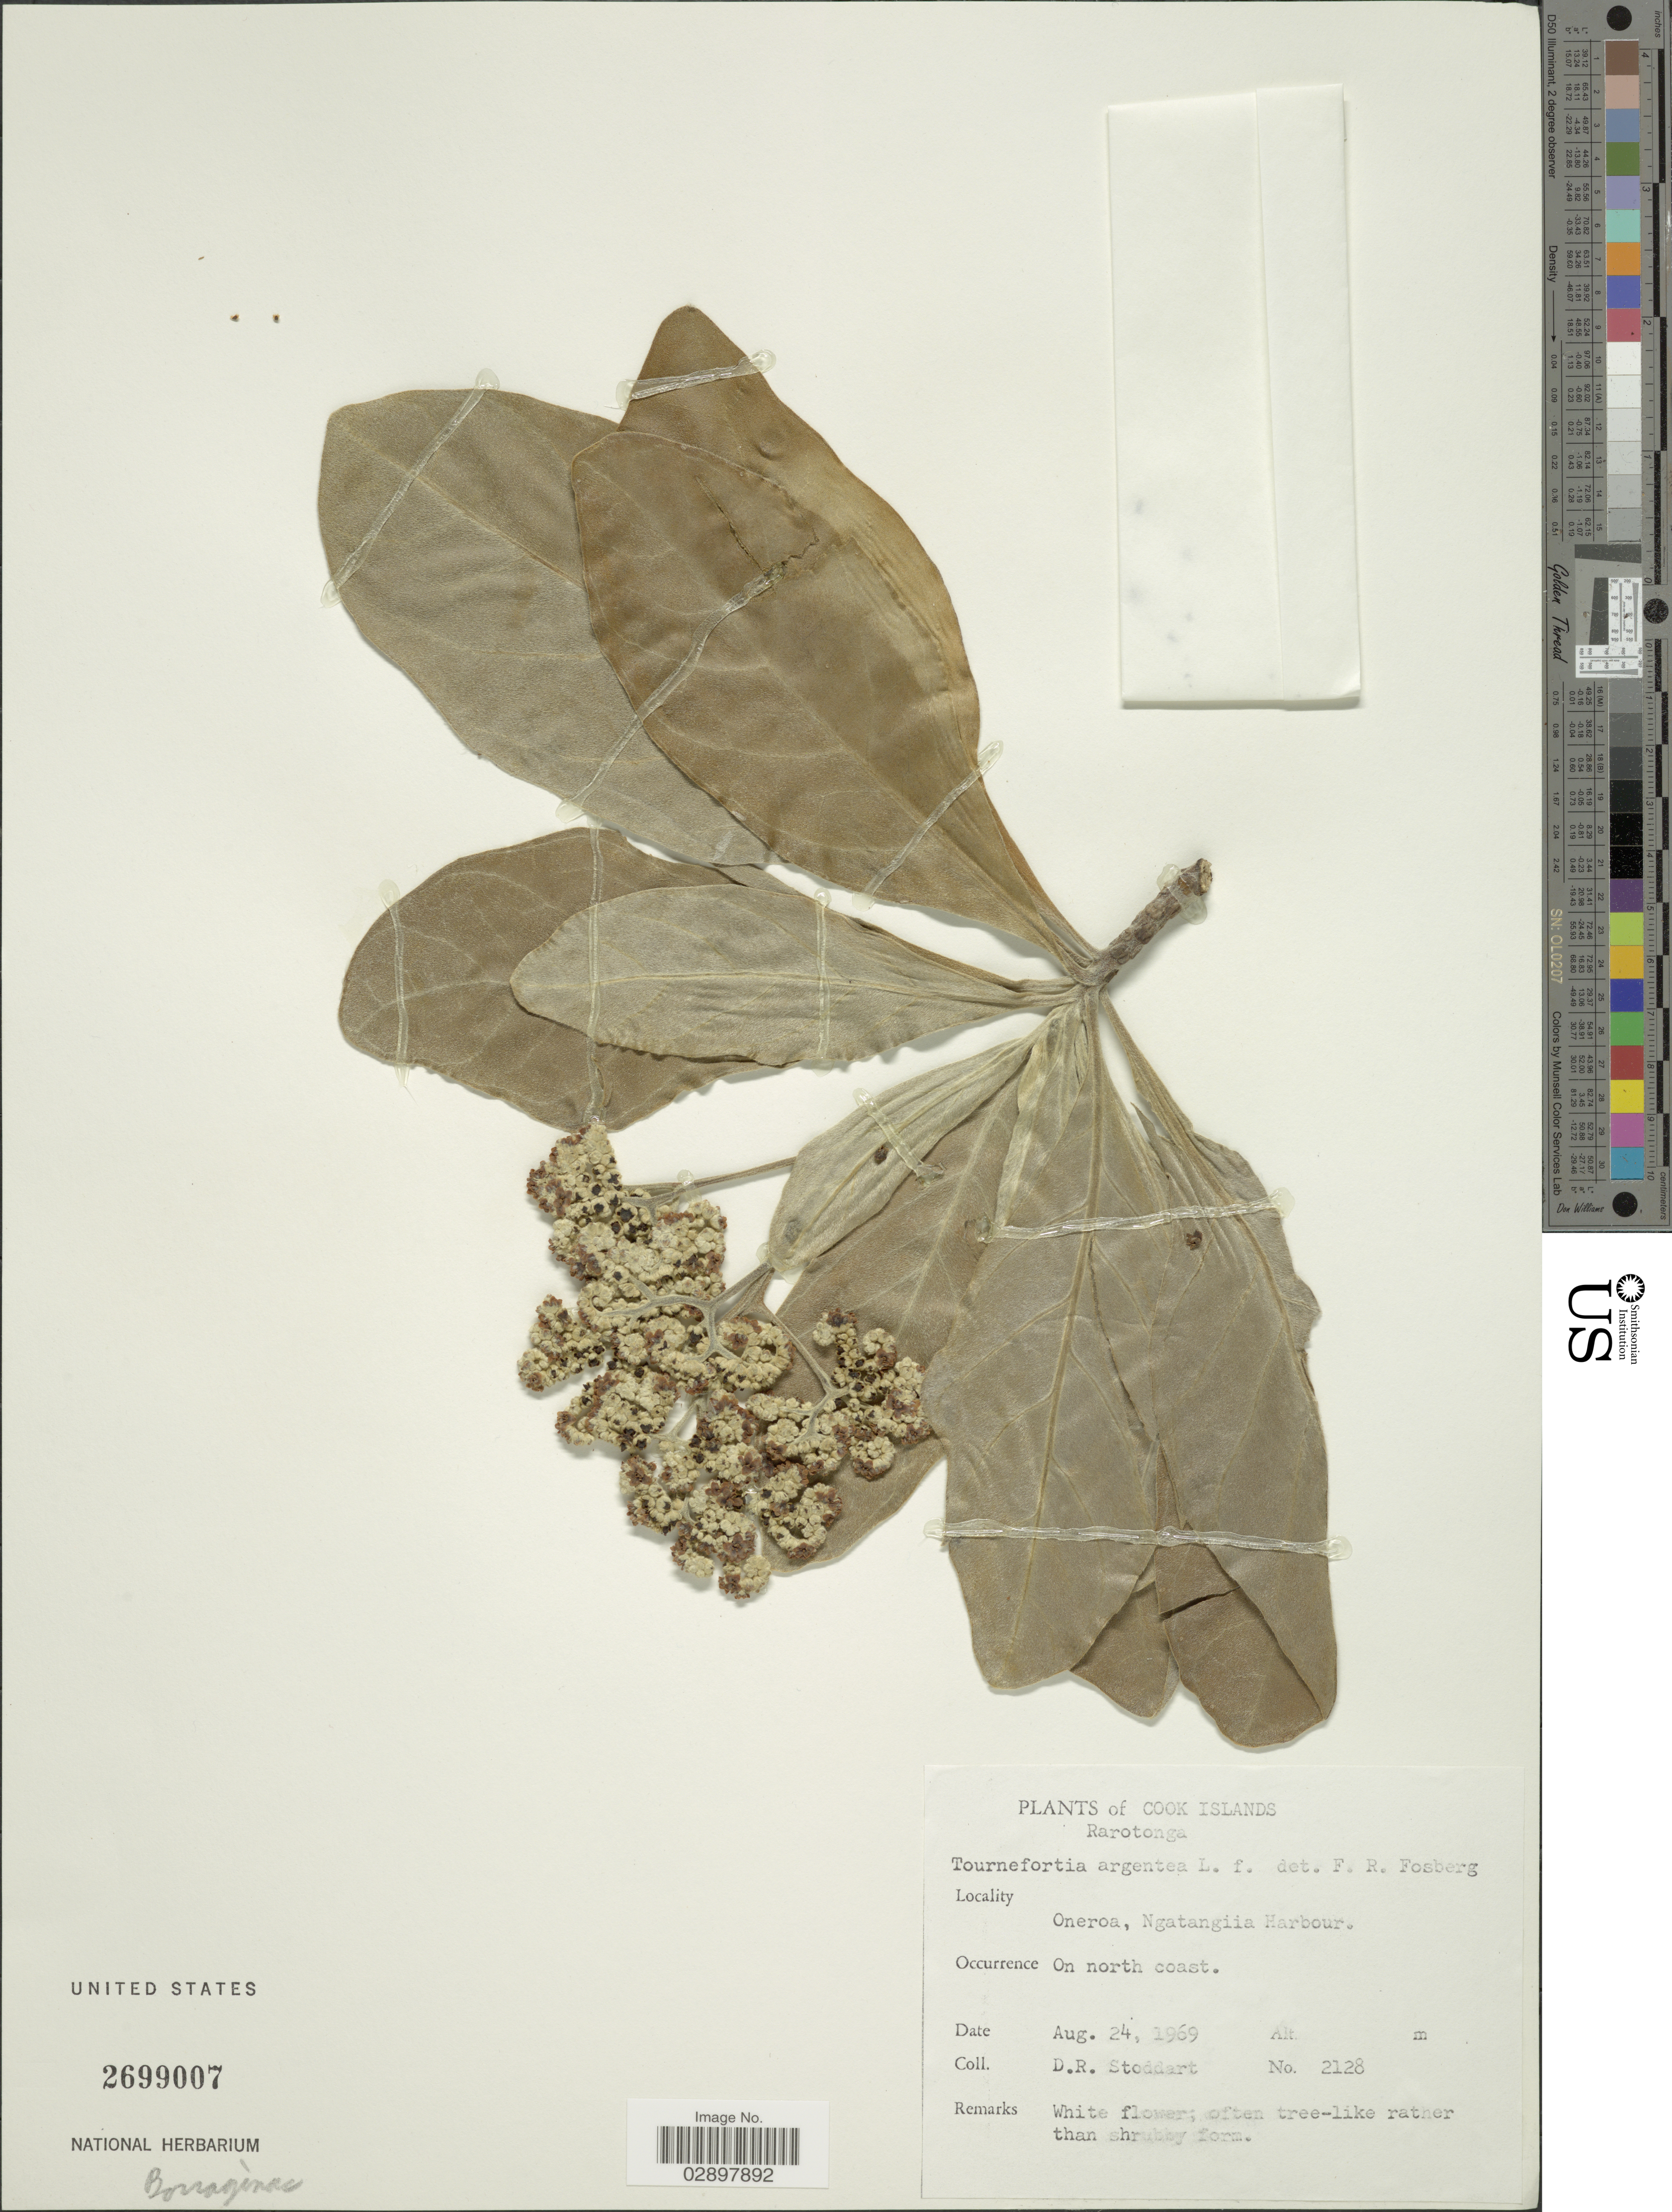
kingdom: Plantae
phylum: Tracheophyta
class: Magnoliopsida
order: Boraginales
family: Heliotropiaceae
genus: Heliotropium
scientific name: Heliotropium arboreum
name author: (Blanco) Mabberley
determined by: Wagner, W. L., (BOT), Smithsonian Institution - National Museum of Natural History (UNITED STATES)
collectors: D. R. Stoddart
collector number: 2128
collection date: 1969-08-24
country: Cook Islands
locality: Rarotonga. Oneroa, Ngatangiia Harbour. On north coast.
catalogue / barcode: US 2699007